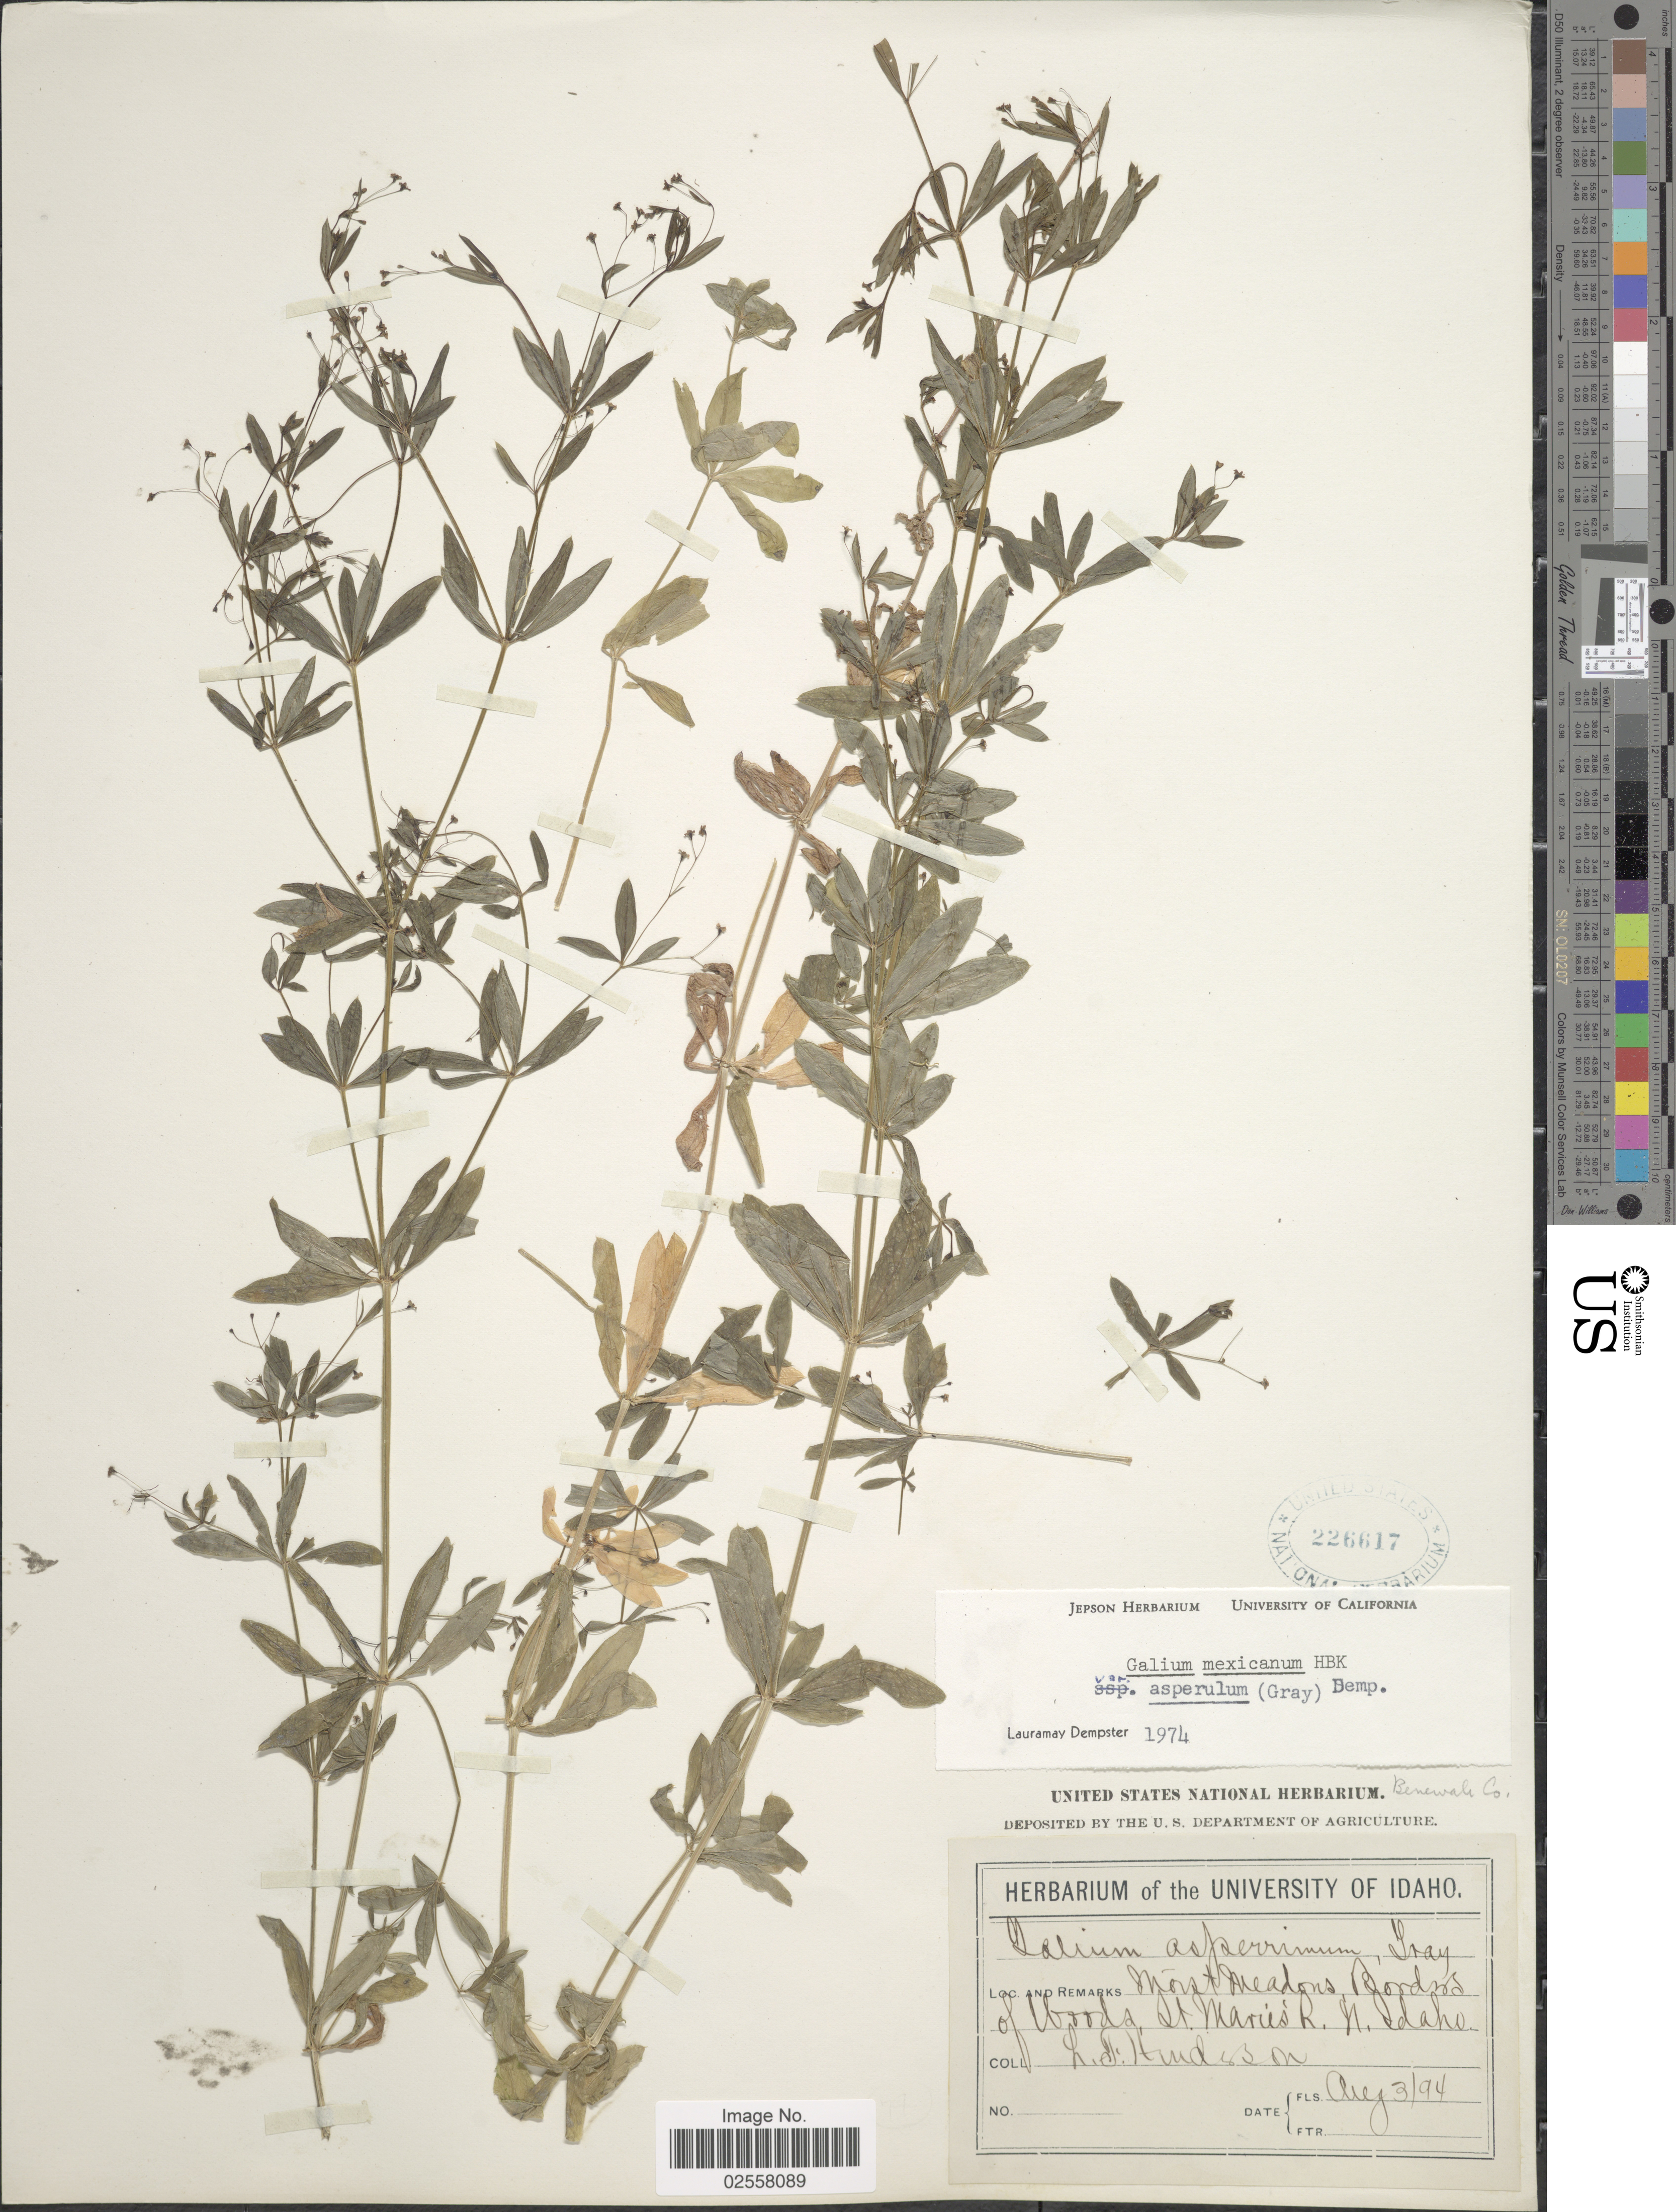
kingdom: Plantae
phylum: Tracheophyta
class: Magnoliopsida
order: Gentianales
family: Rubiaceae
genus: Galium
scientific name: Galium mexicanum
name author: Kunth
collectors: L. F. Hudson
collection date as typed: Transcribed d/m/y: 3/8/94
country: United States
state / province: Idaho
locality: St. Maries R. N Idaho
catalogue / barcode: US 226617